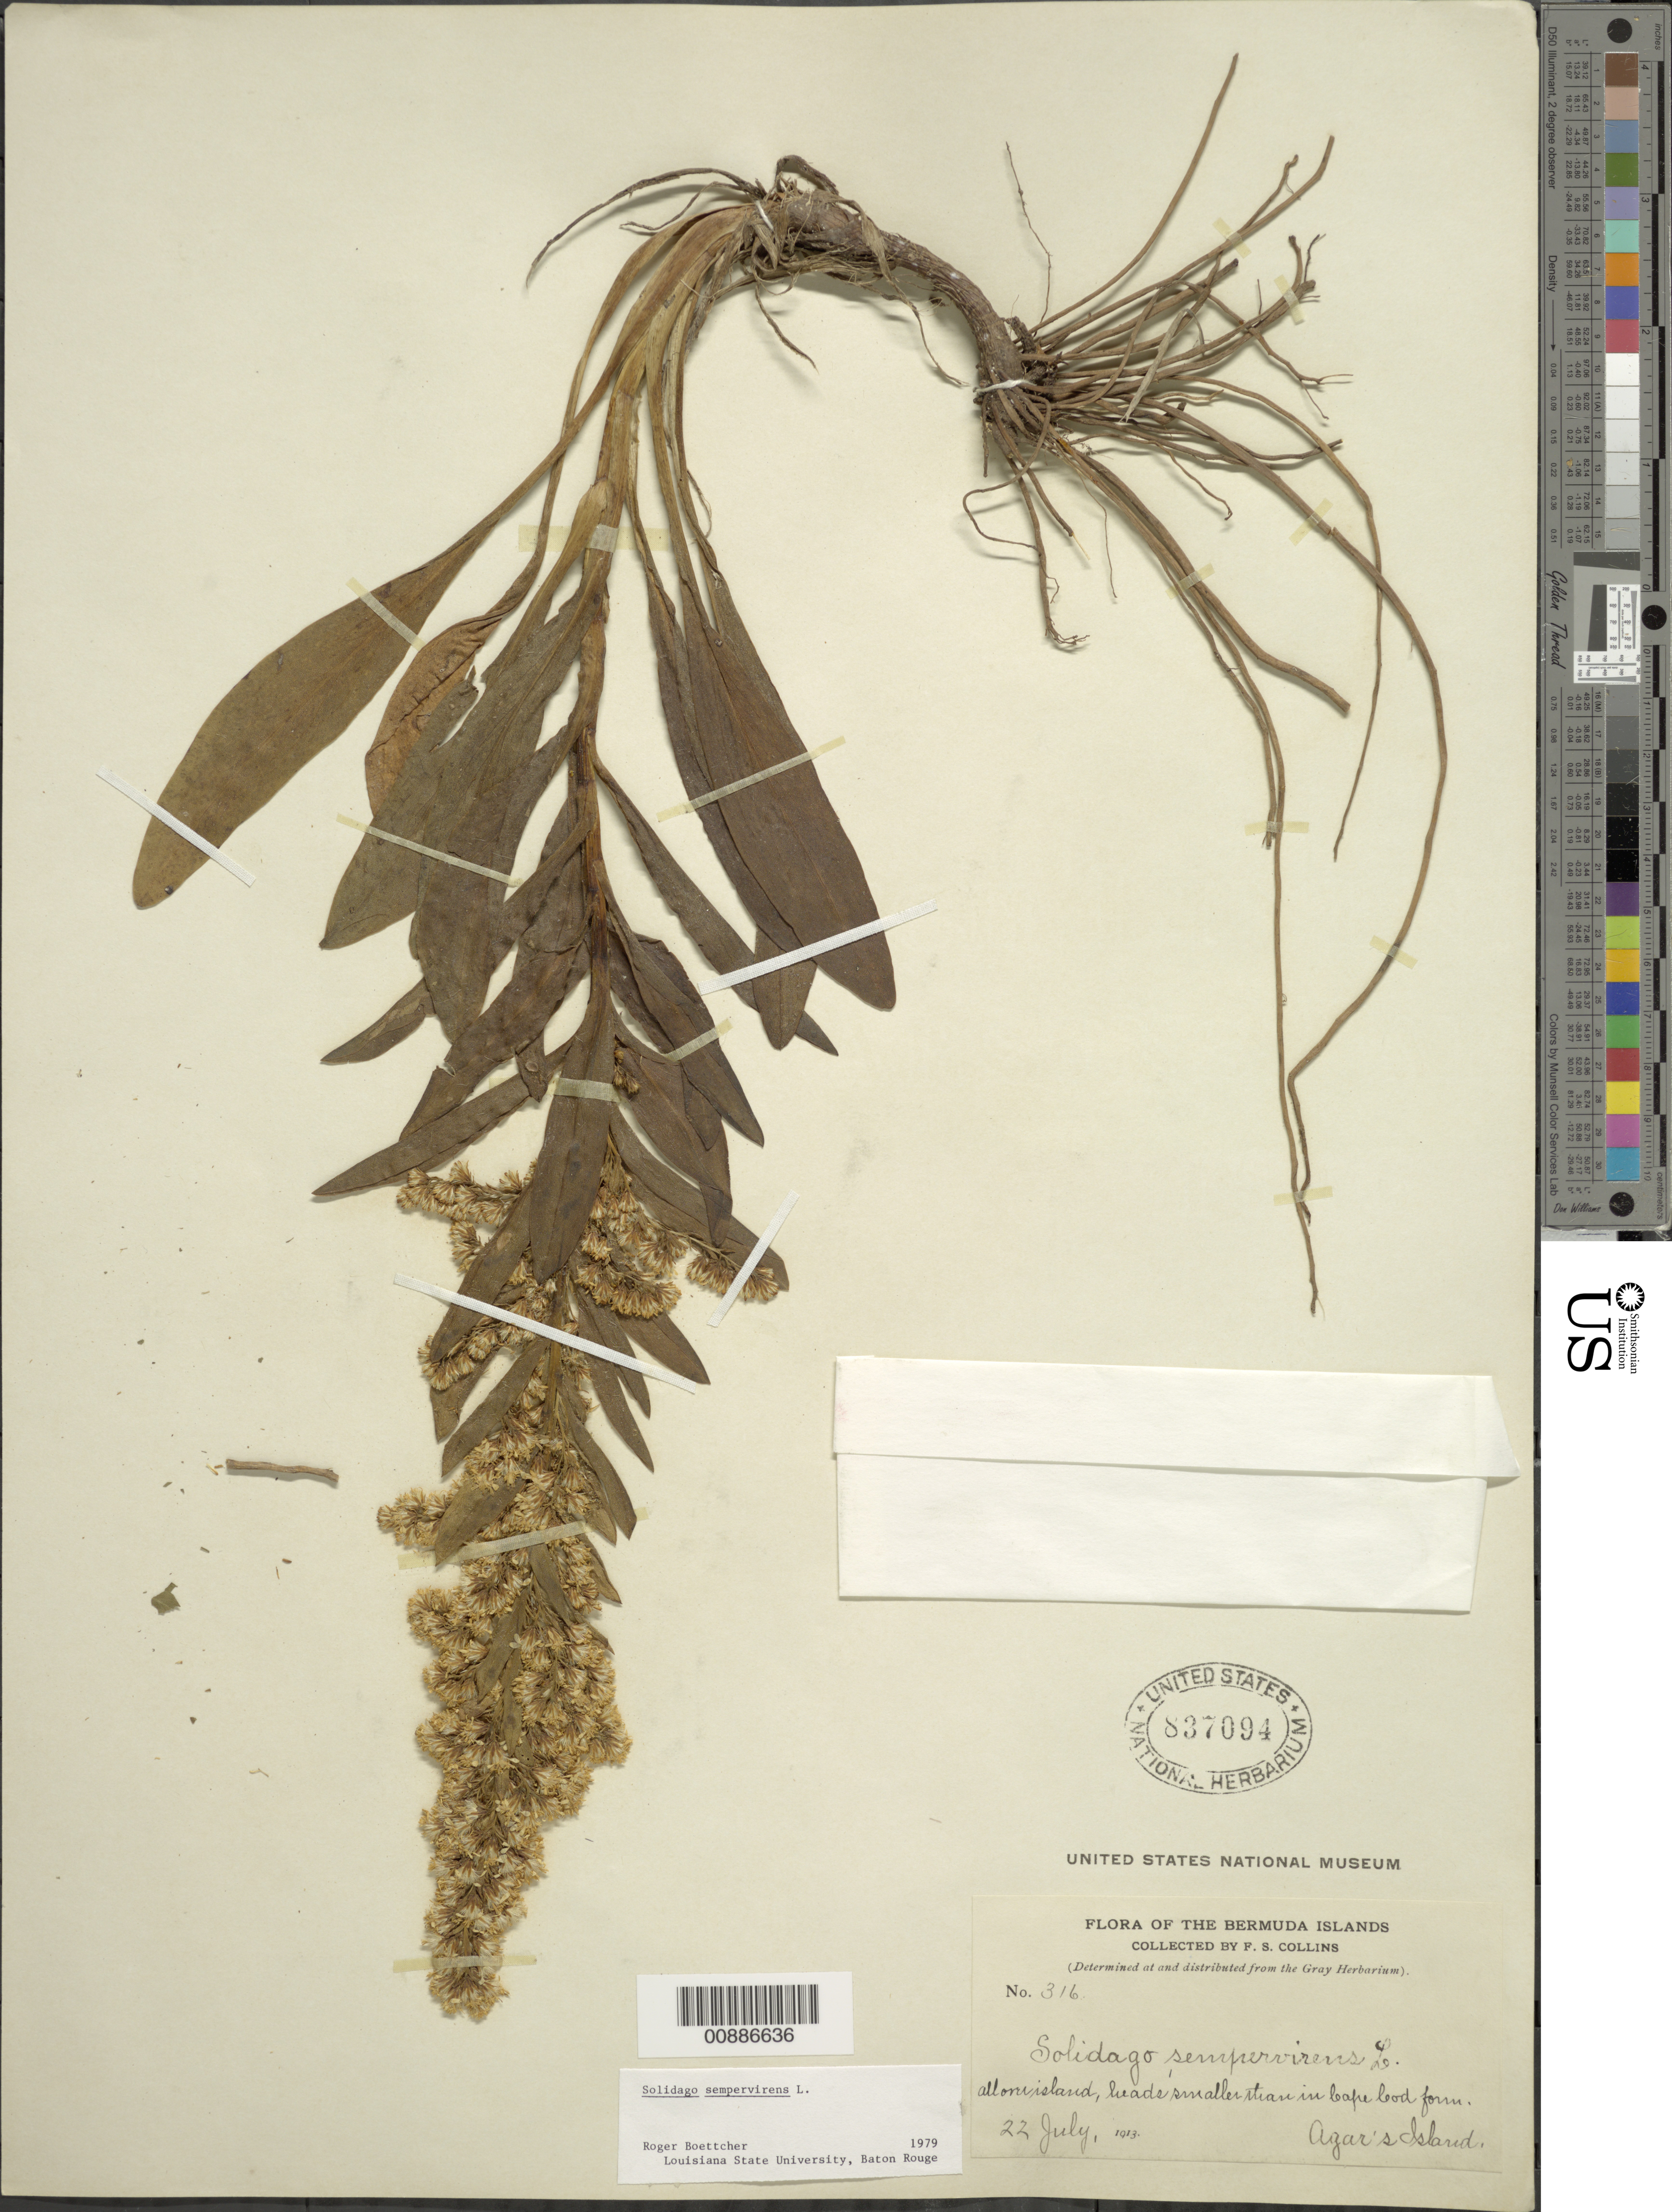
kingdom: Plantae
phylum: Tracheophyta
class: Magnoliopsida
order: Asterales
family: Asteraceae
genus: Solidago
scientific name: Solidago sempervirens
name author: L.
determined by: Boesoek, R. S.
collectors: F. Collins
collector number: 316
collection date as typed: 22 Jul 1913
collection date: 1913-07-22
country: Bermuda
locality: Agar's Island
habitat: All over island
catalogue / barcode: US 837094